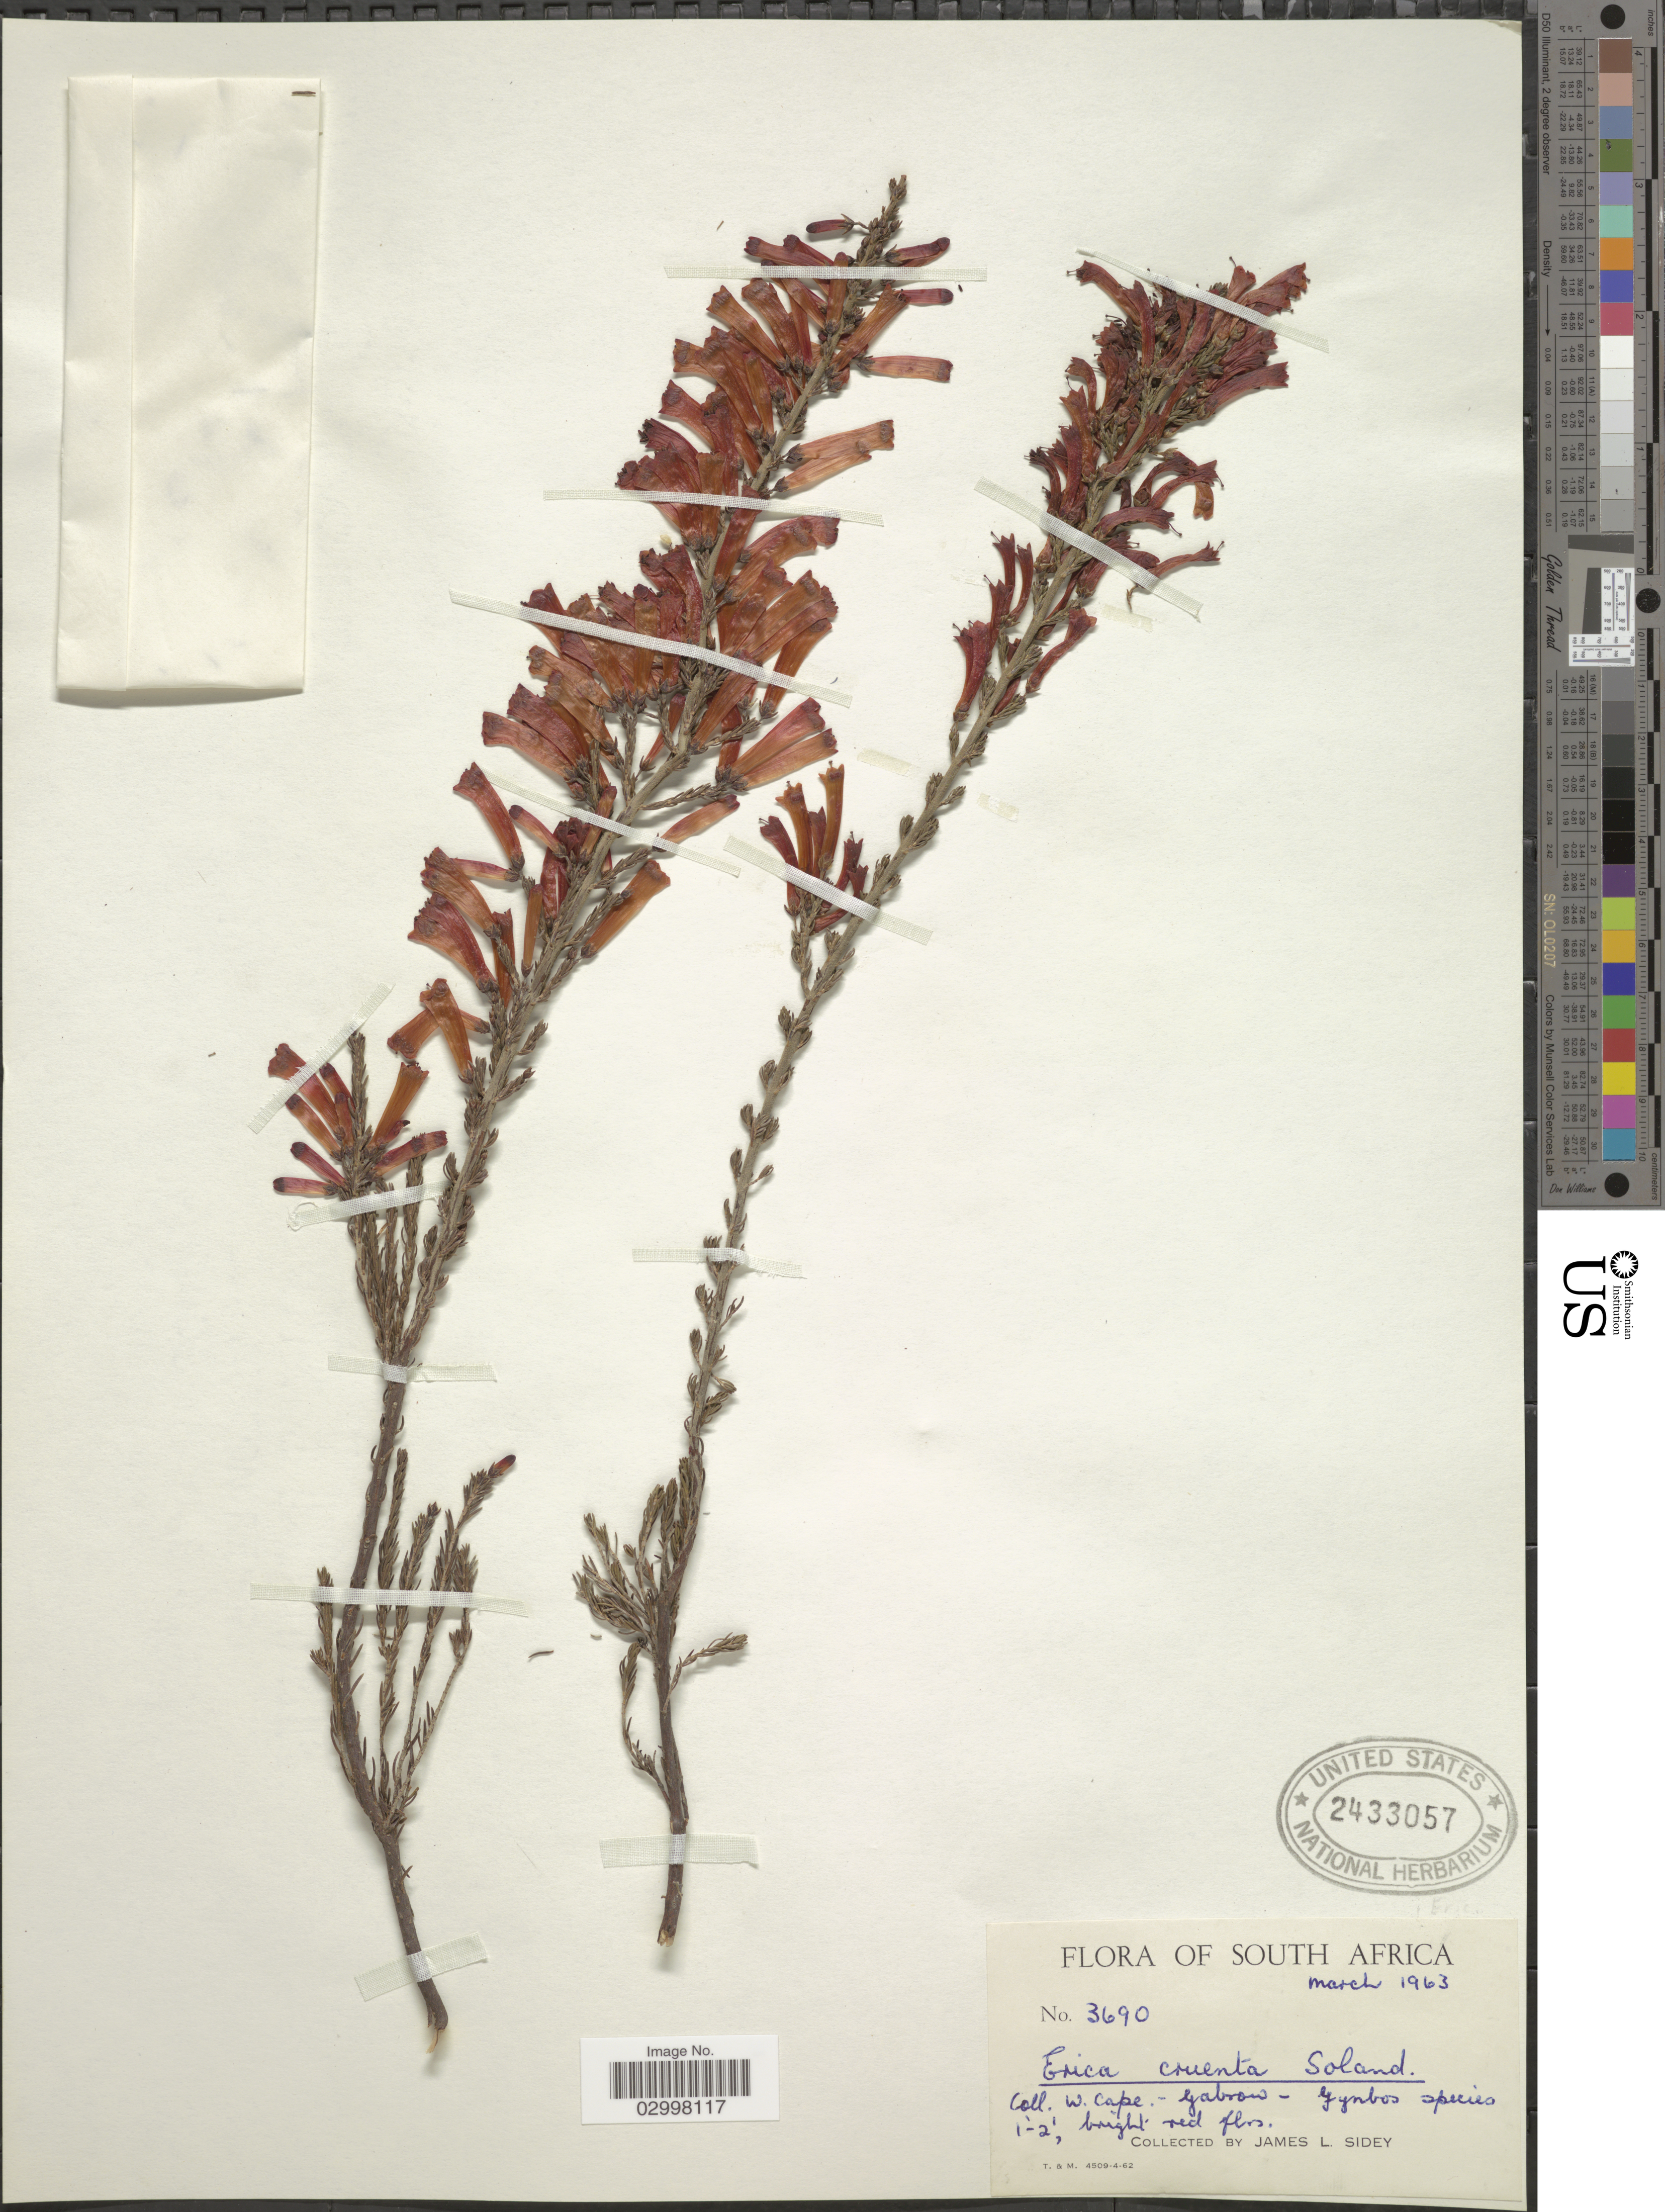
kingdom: Plantae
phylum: Tracheophyta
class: Magnoliopsida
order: Ericales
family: Ericaceae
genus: Erica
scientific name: Erica cruenta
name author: Sol.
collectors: J. L. Sidey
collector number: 3690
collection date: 1963-03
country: South Africa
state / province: Western Cape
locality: W. Cape - Grabouw.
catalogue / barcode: US 2433057